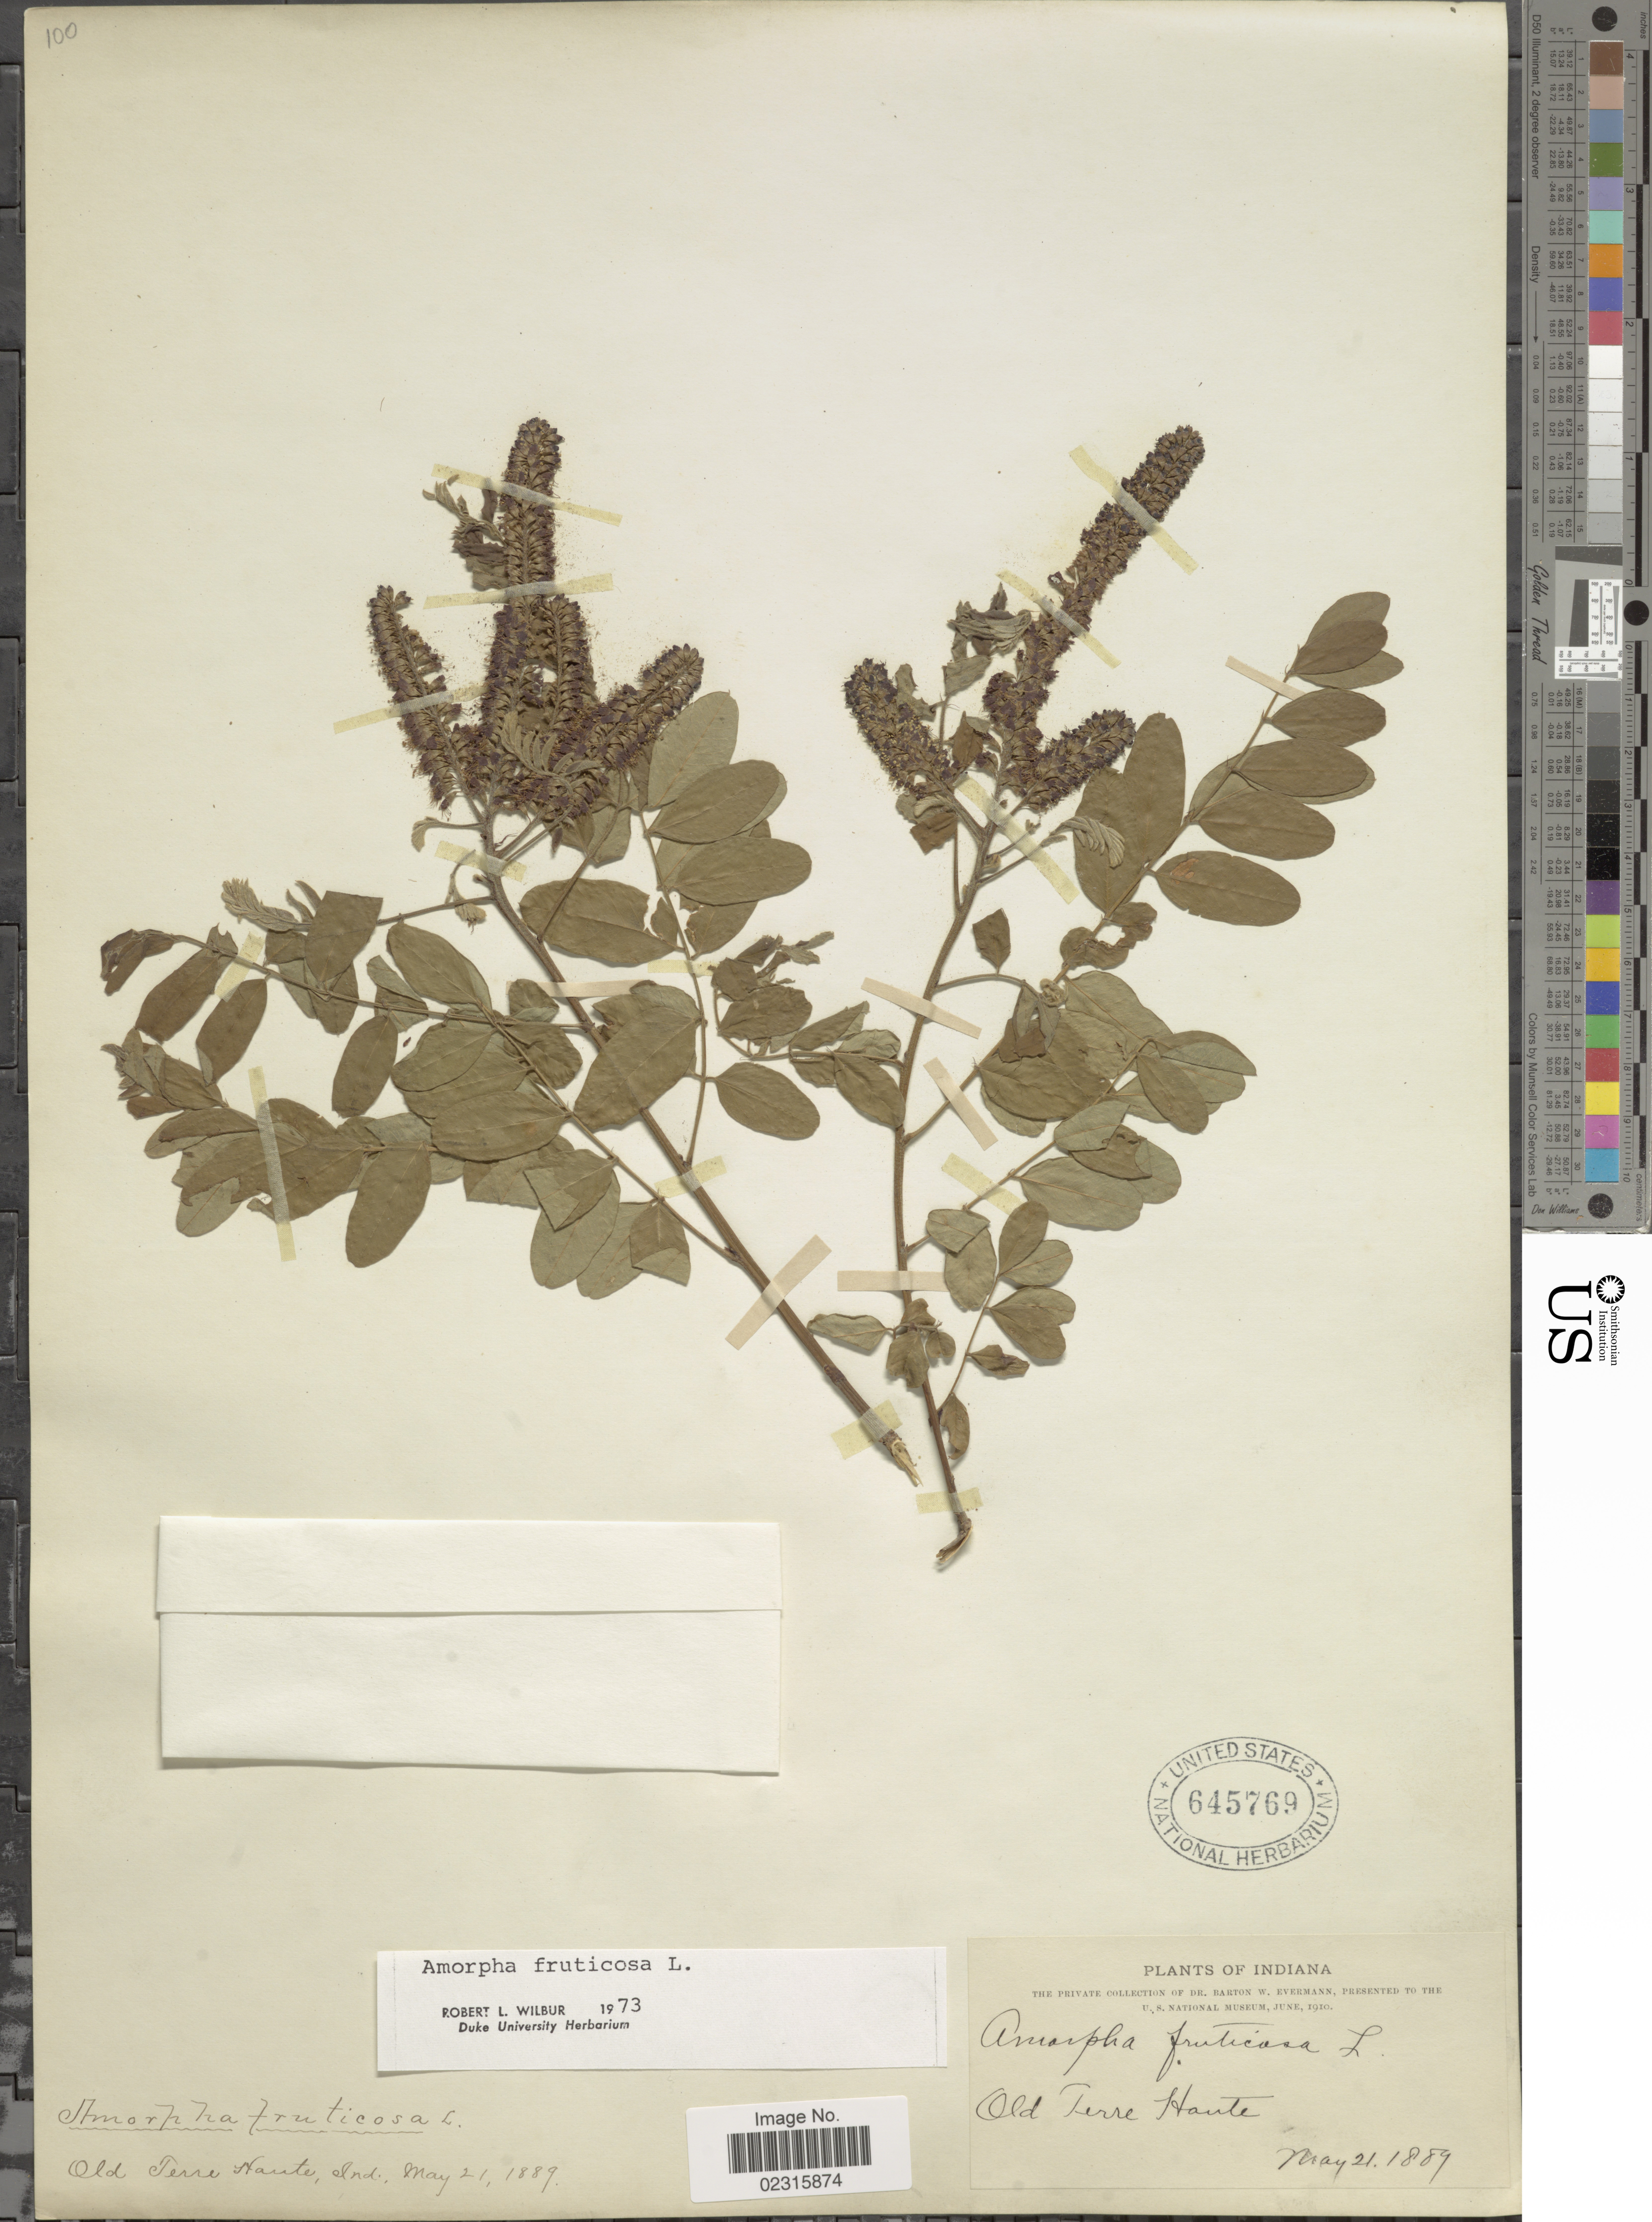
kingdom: Plantae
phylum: Tracheophyta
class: Magnoliopsida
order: Fabales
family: Fabaceae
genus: Amorpha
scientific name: Amorpha fruticosa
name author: L.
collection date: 1889-05-21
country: United States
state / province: Indiana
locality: Old Terre Haute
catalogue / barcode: US 645769